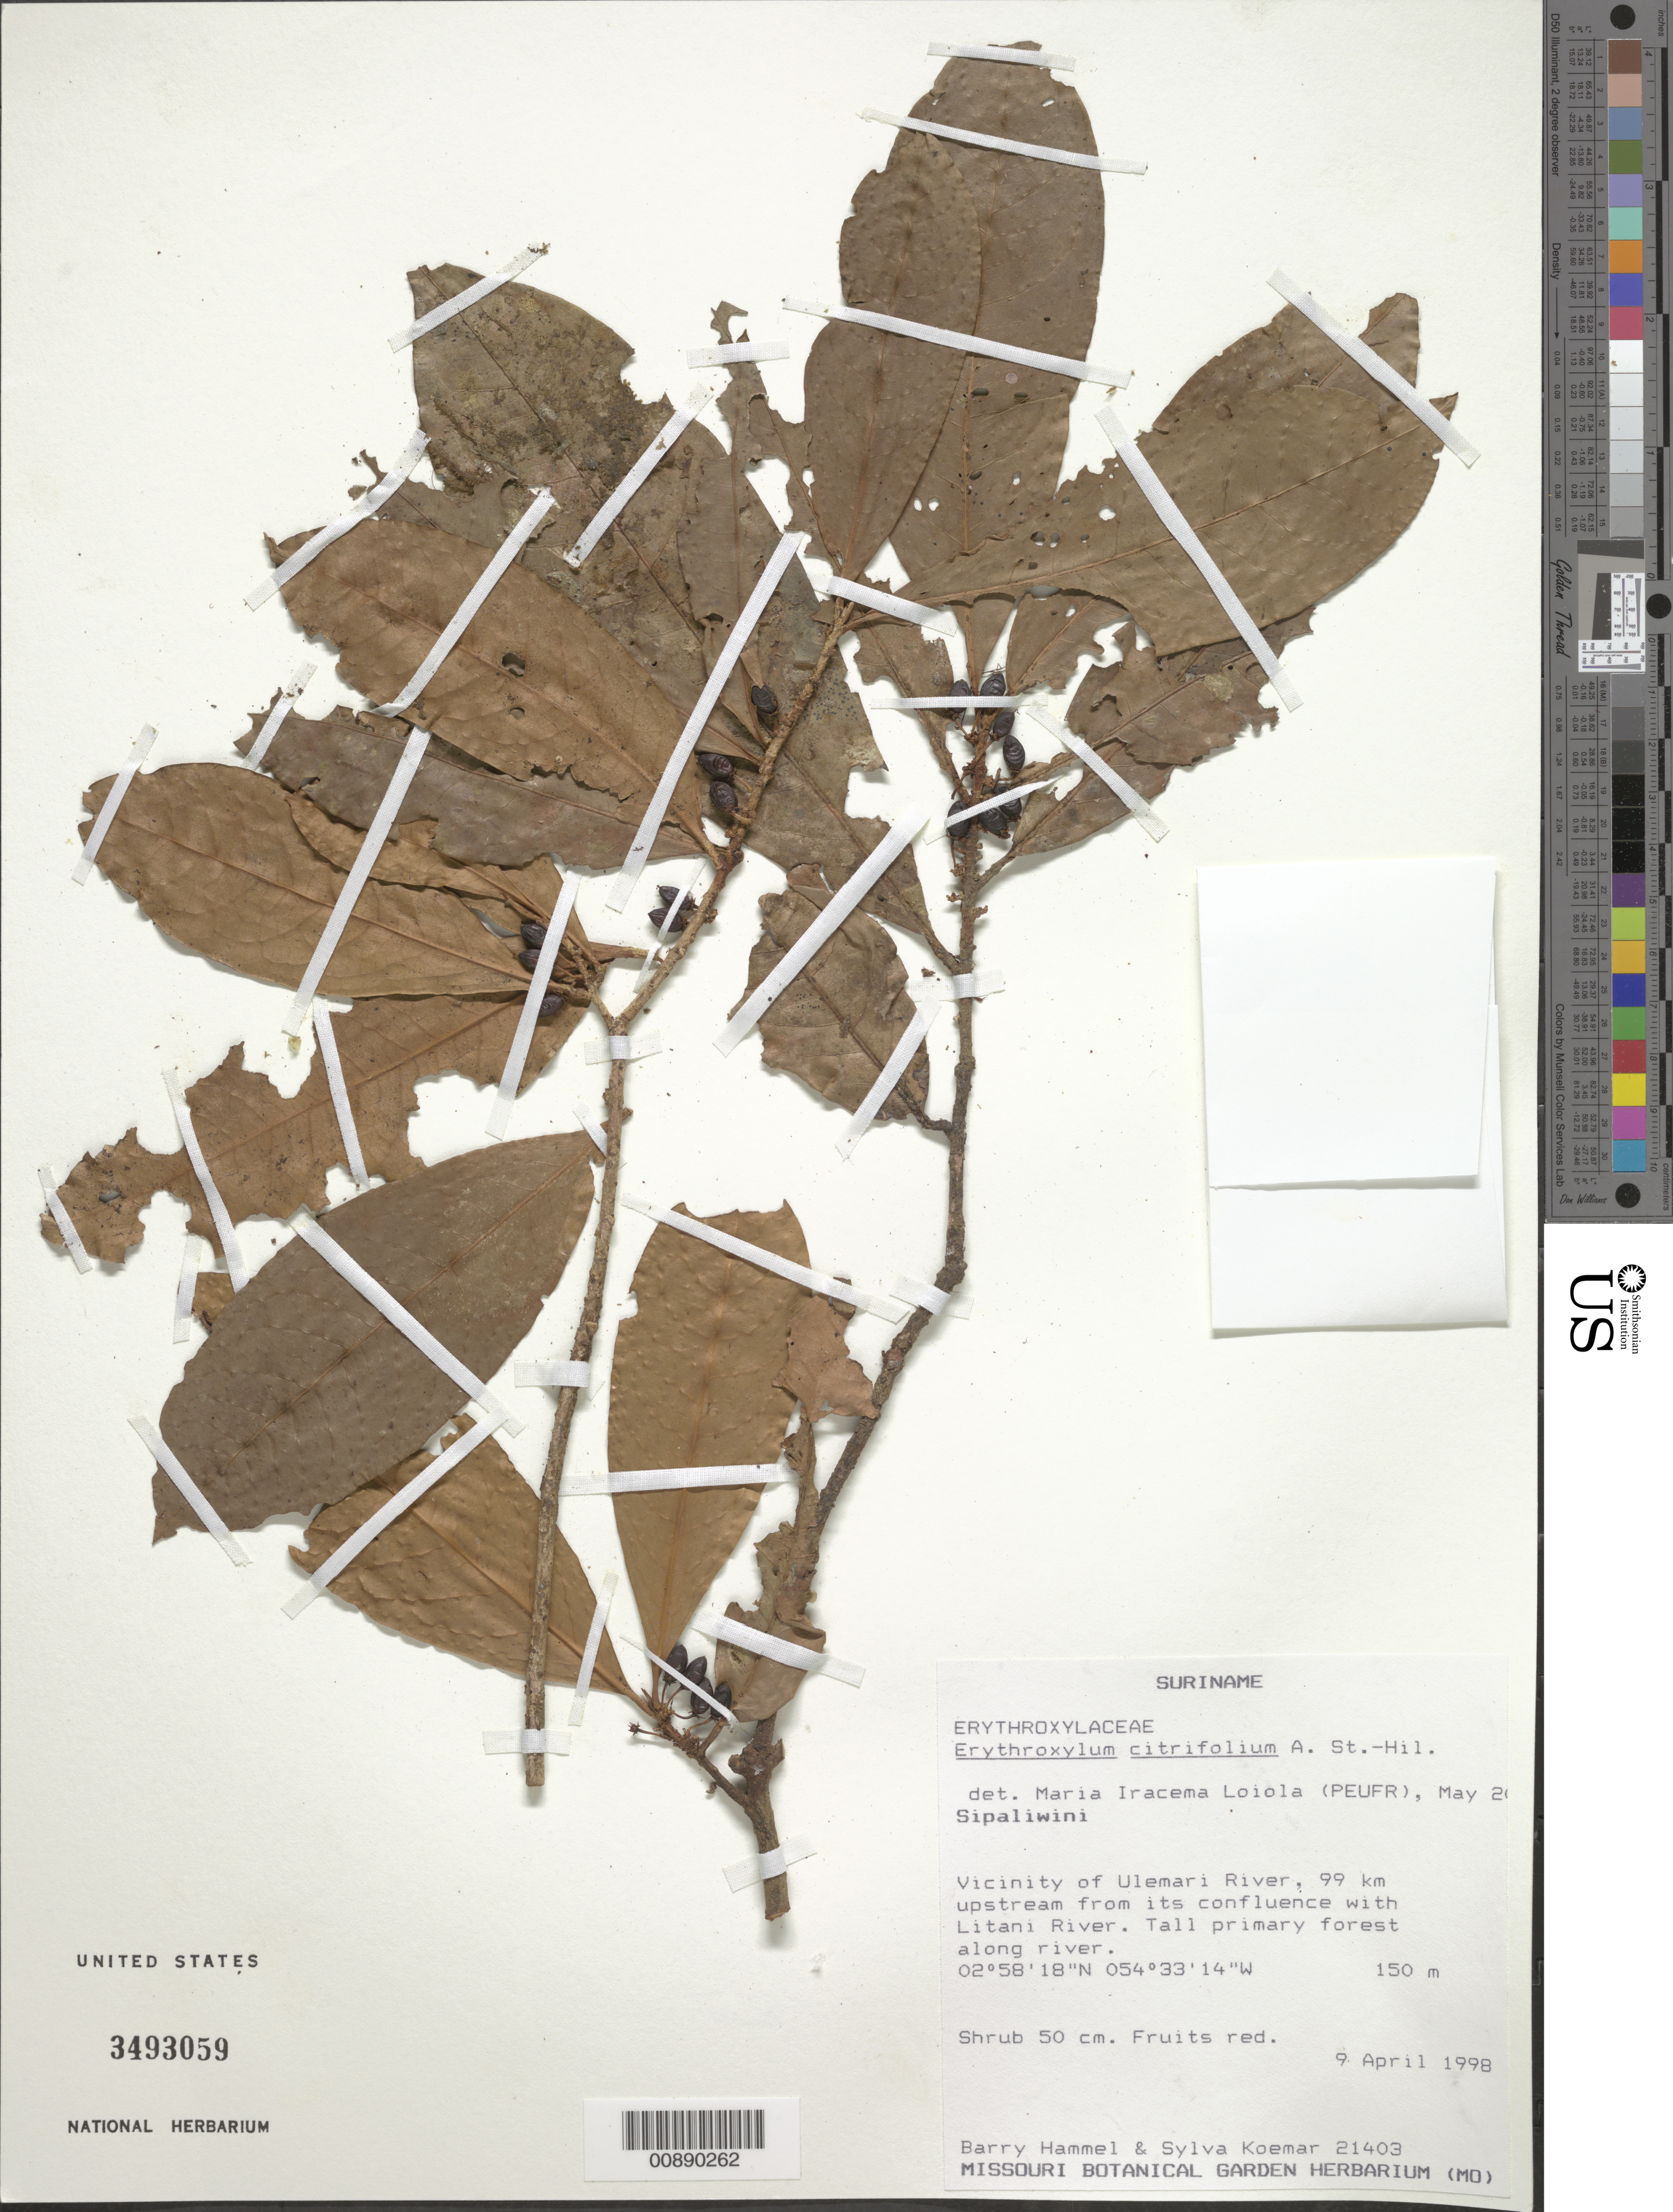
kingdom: Plantae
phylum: Tracheophyta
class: Magnoliopsida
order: Malpighiales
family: Erythroxylaceae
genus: Erythroxylum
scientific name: Erythroxylum citrifolium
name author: A. St.-Hil.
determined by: Loiola, M. I. B.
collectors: B. Hammel & S. Koemar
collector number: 21403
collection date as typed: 9-Apr-98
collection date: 1998-04-09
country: Suriname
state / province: Sipaliwini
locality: Ulemari R., 99 km upstream from confl. with Litani R.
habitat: Tall primary forest along river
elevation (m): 150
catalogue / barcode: US 3493059